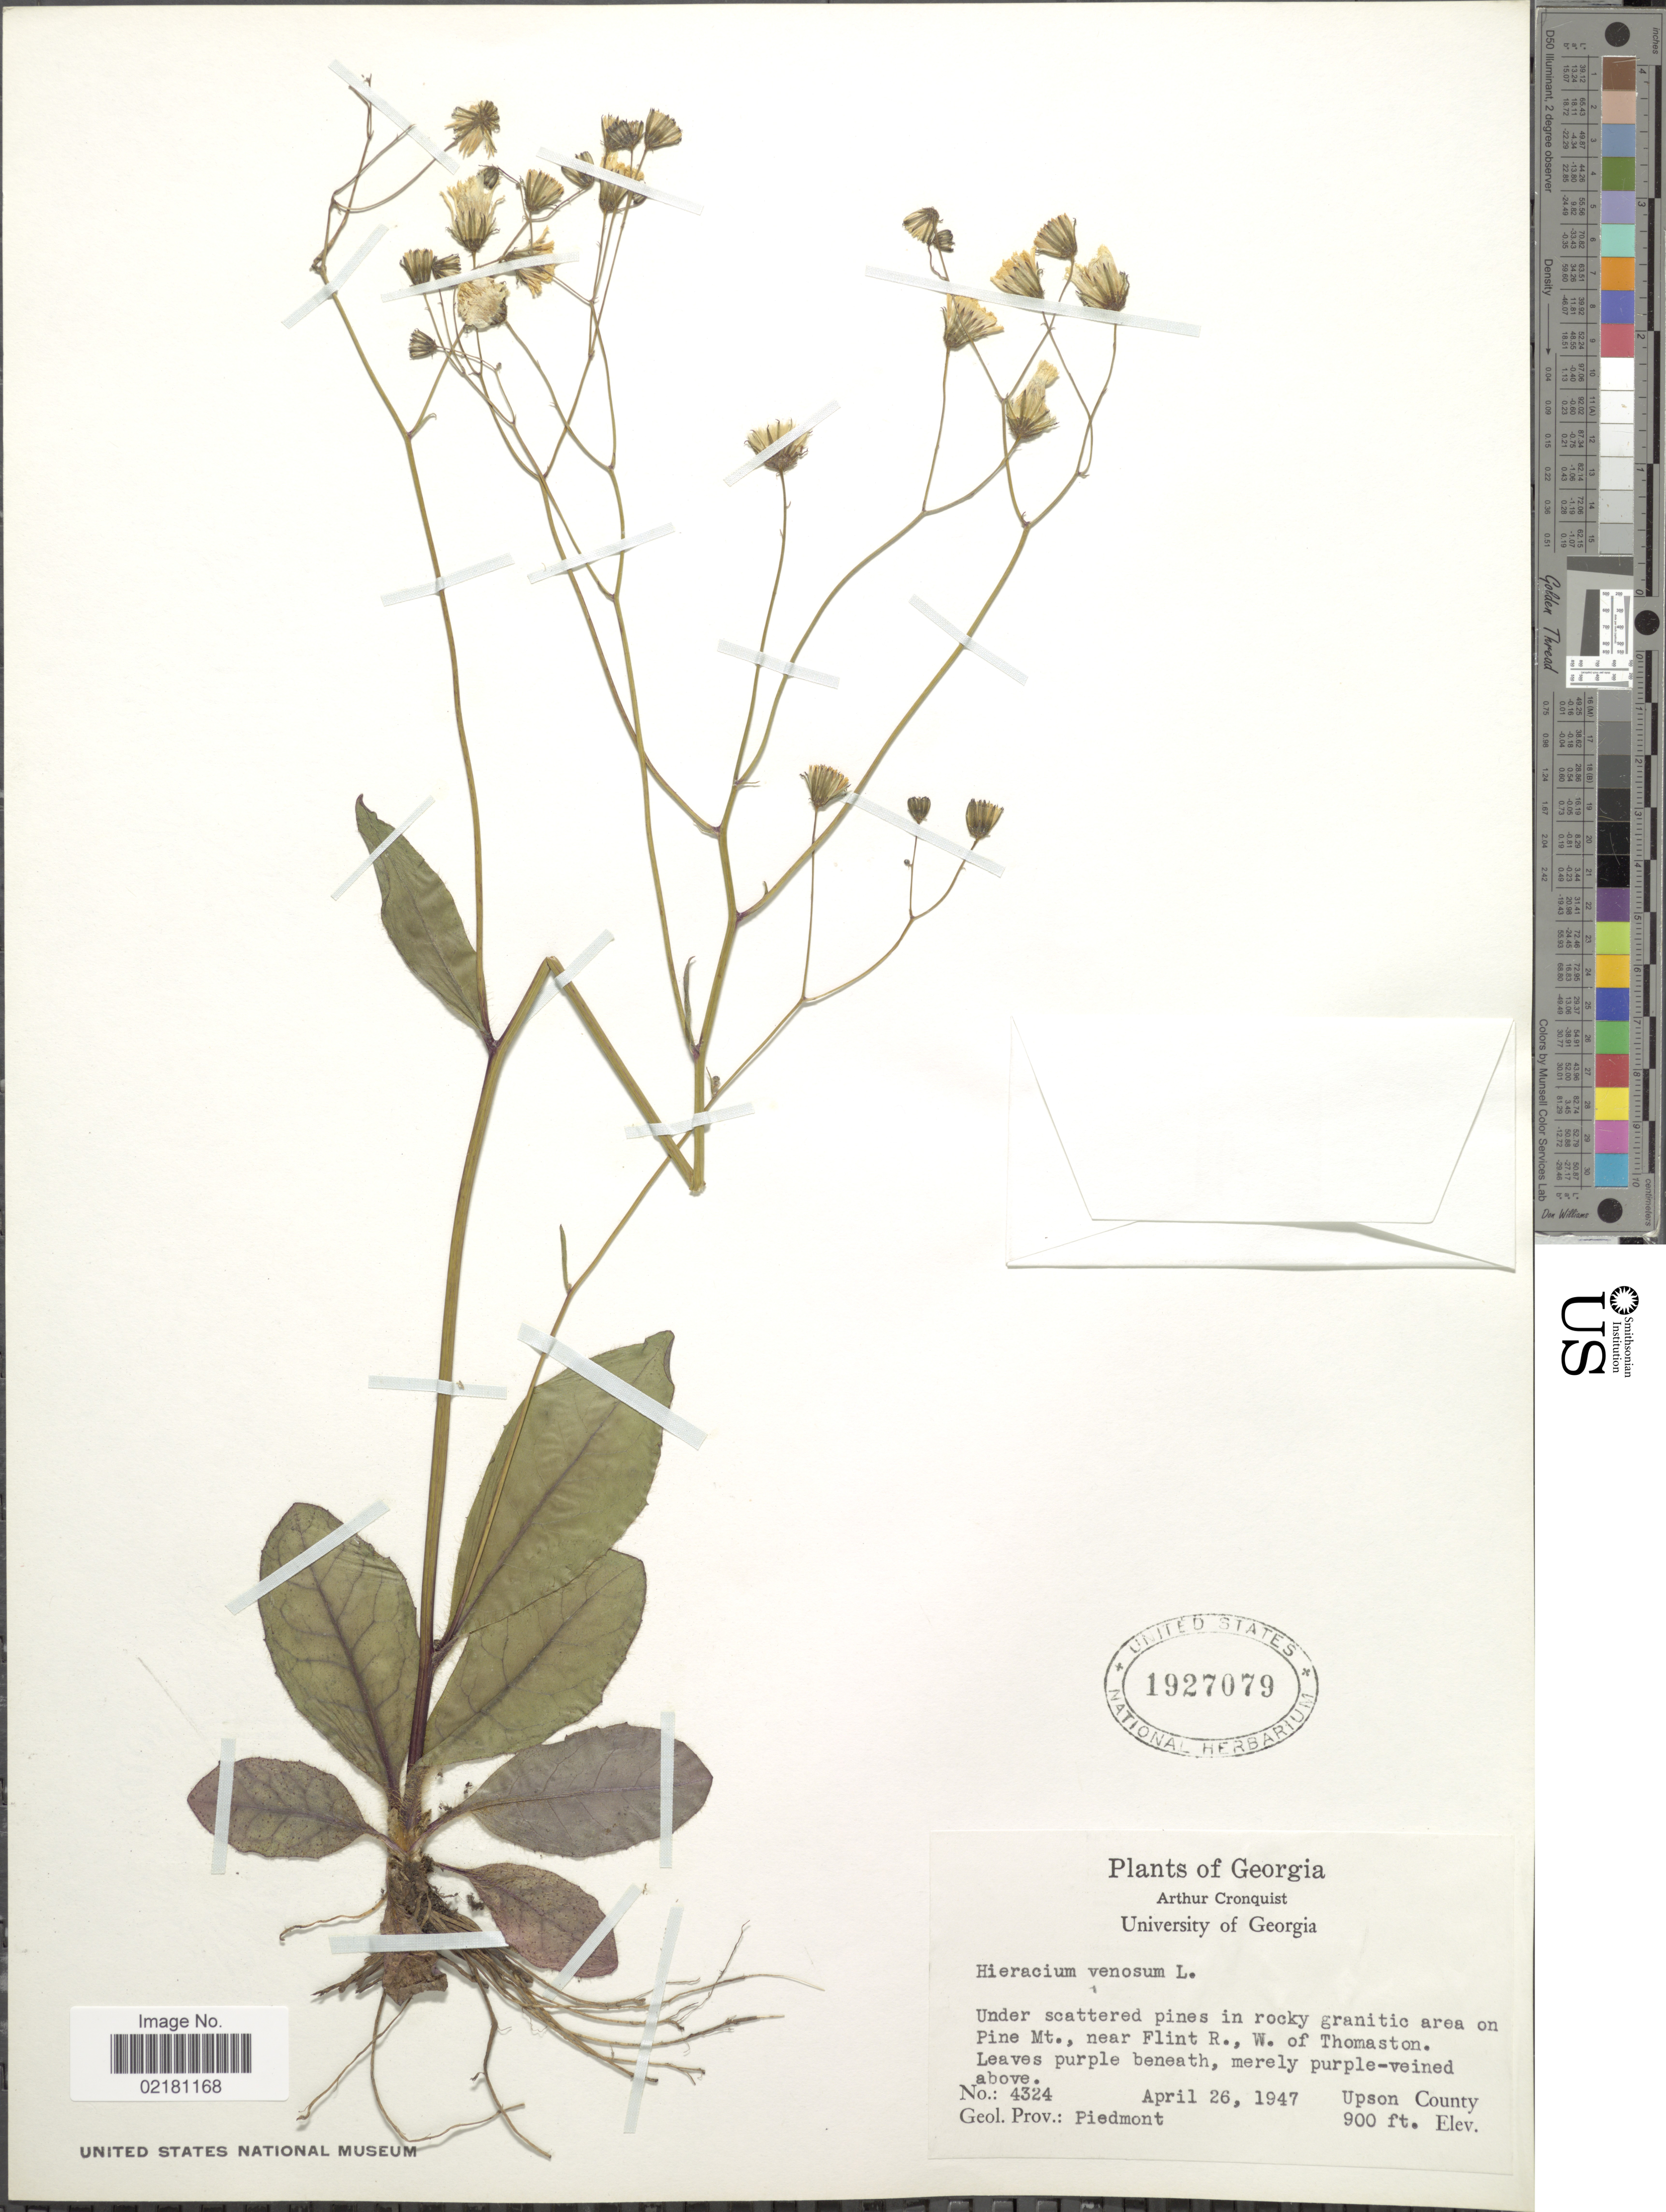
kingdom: Plantae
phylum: Tracheophyta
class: Magnoliopsida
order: Asterales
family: Asteraceae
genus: Hieracium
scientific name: Hieracium venosum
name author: L.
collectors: A. J. Cronquist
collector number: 4324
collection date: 1947-04-26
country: United States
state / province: Georgia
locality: Under scattered pines in rocky granitic area on Pine Mt., near Flint R., W. of Thomaston. Geol. Prov.: Piedmont. Upson County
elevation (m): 274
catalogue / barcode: US 1927079